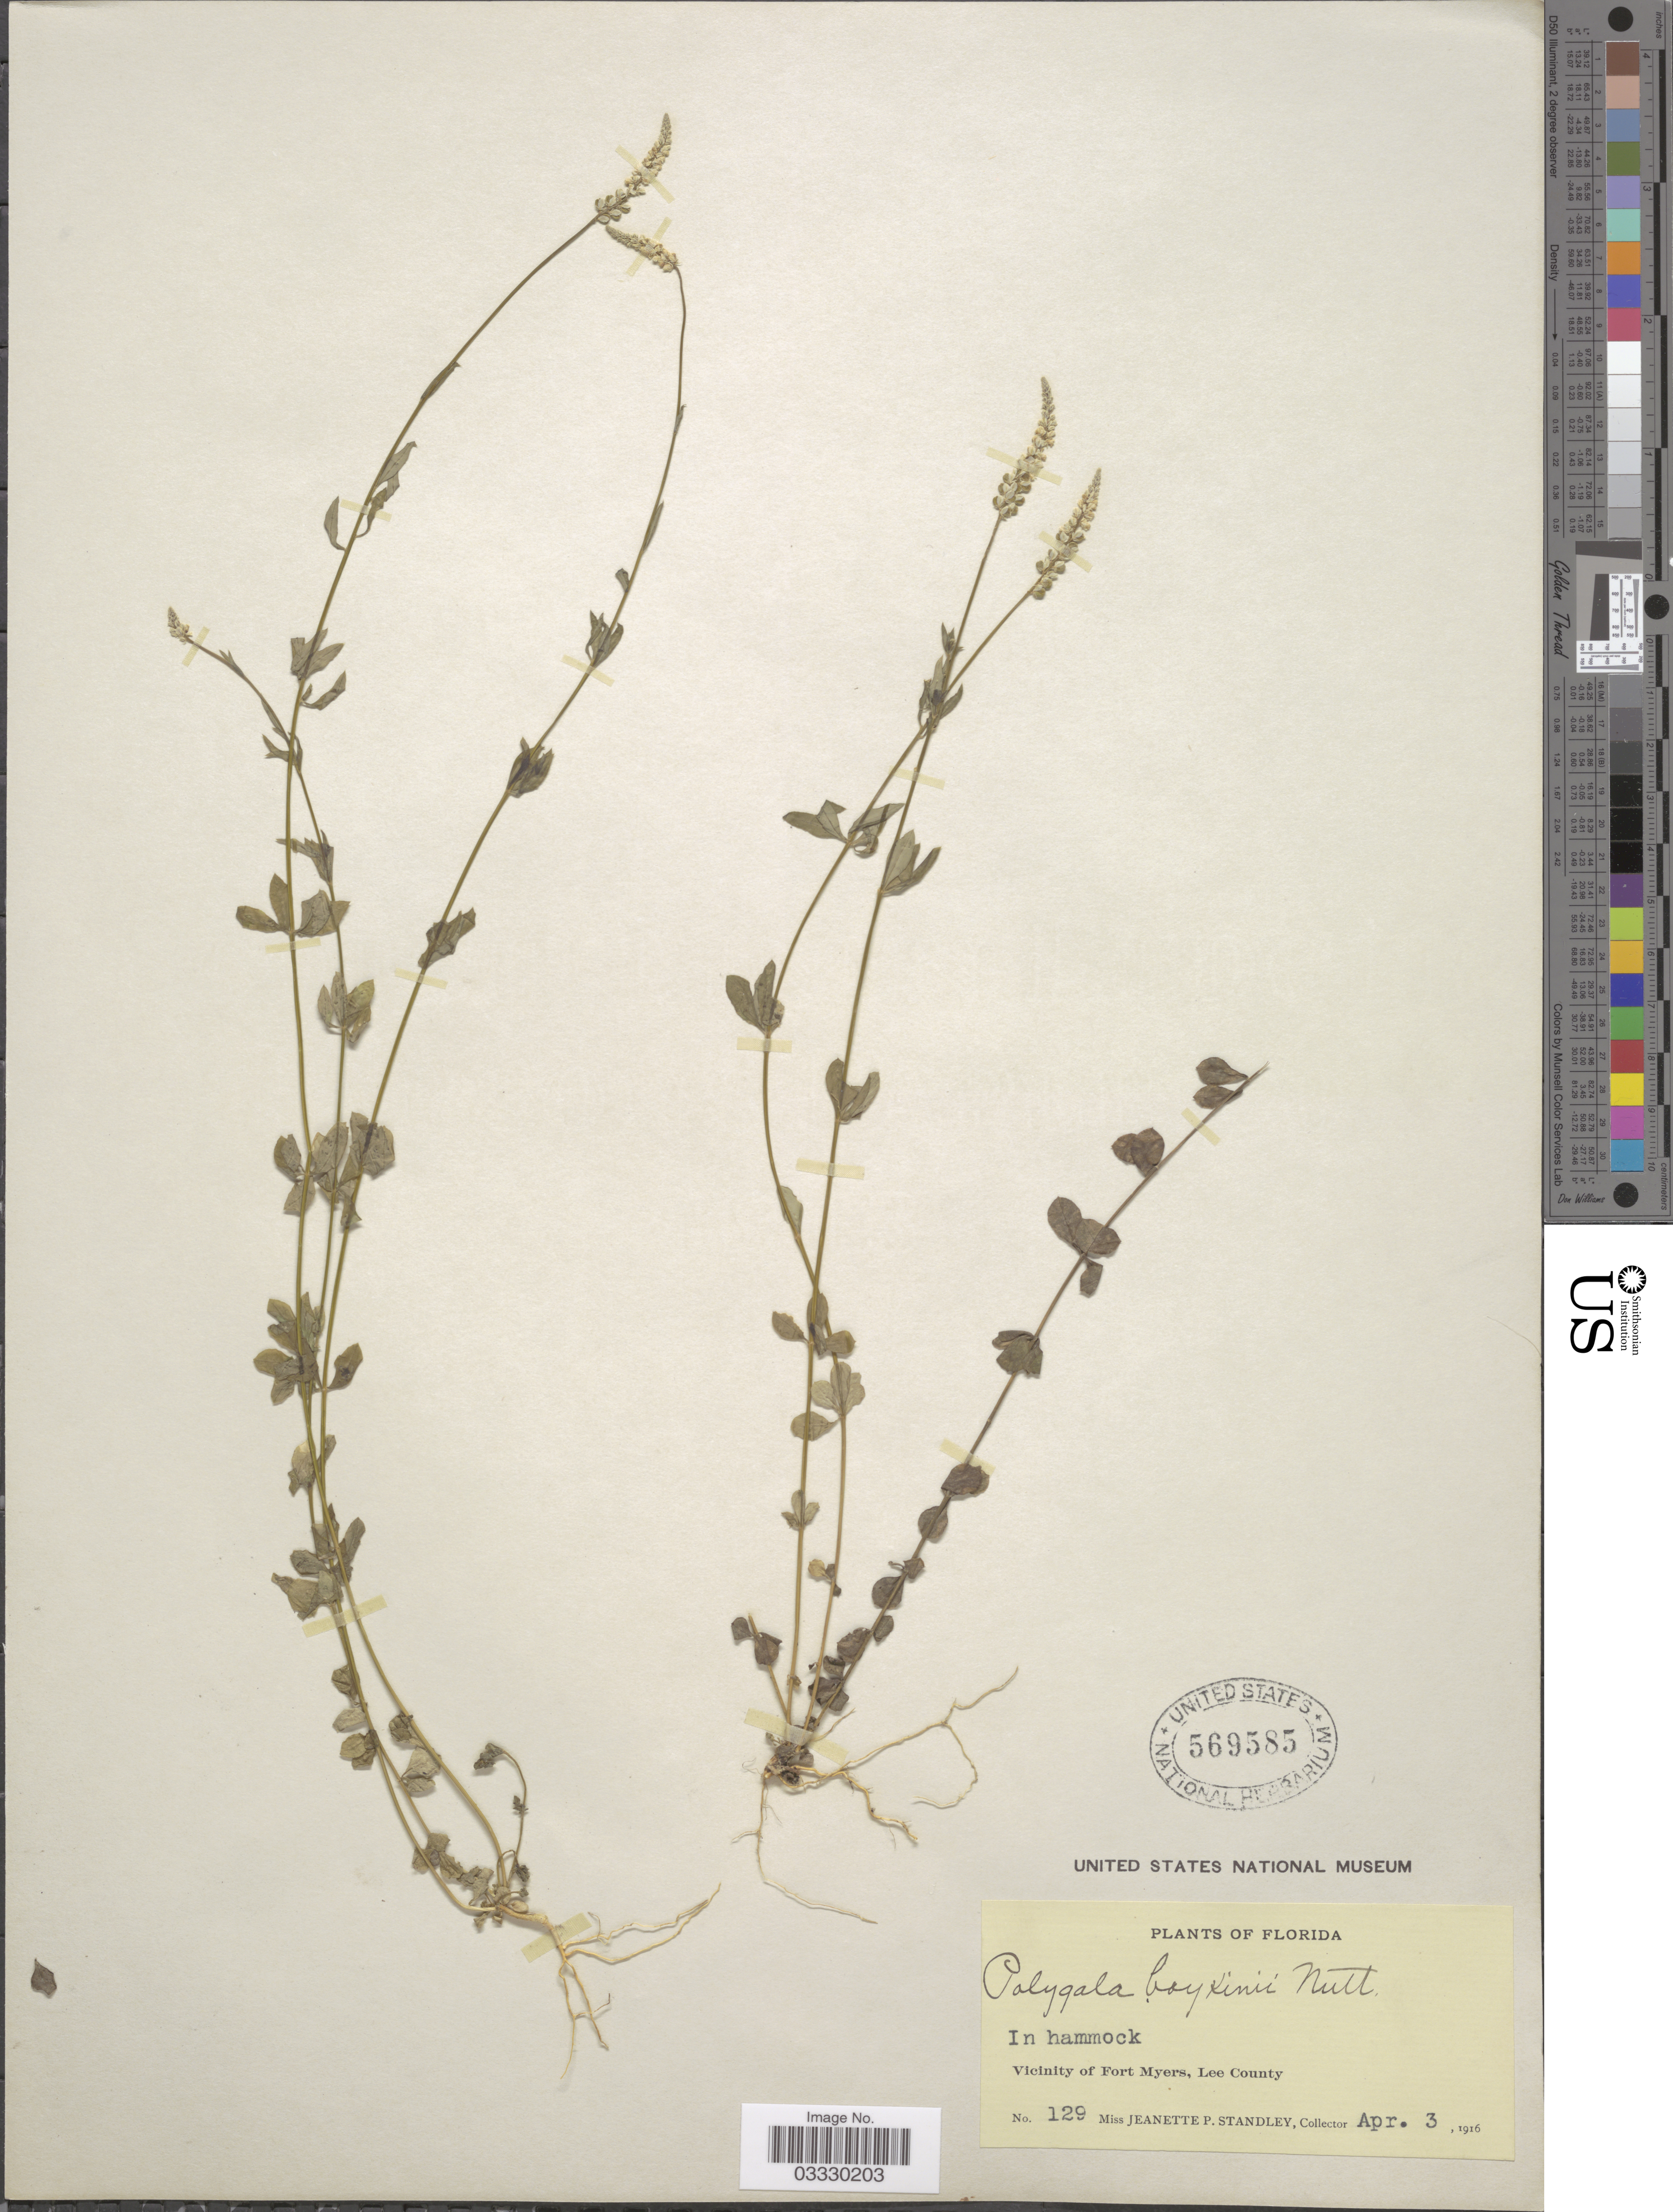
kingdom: Plantae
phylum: Tracheophyta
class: Magnoliopsida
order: Fabales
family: Polygalaceae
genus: Polygala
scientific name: Polygala boykinii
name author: Nutt.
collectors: J. P. Standley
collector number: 129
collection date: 1916-04-03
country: United States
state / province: Florida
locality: In hammock. Vicinity of Fort Myers, Lee County.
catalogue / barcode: US 569585